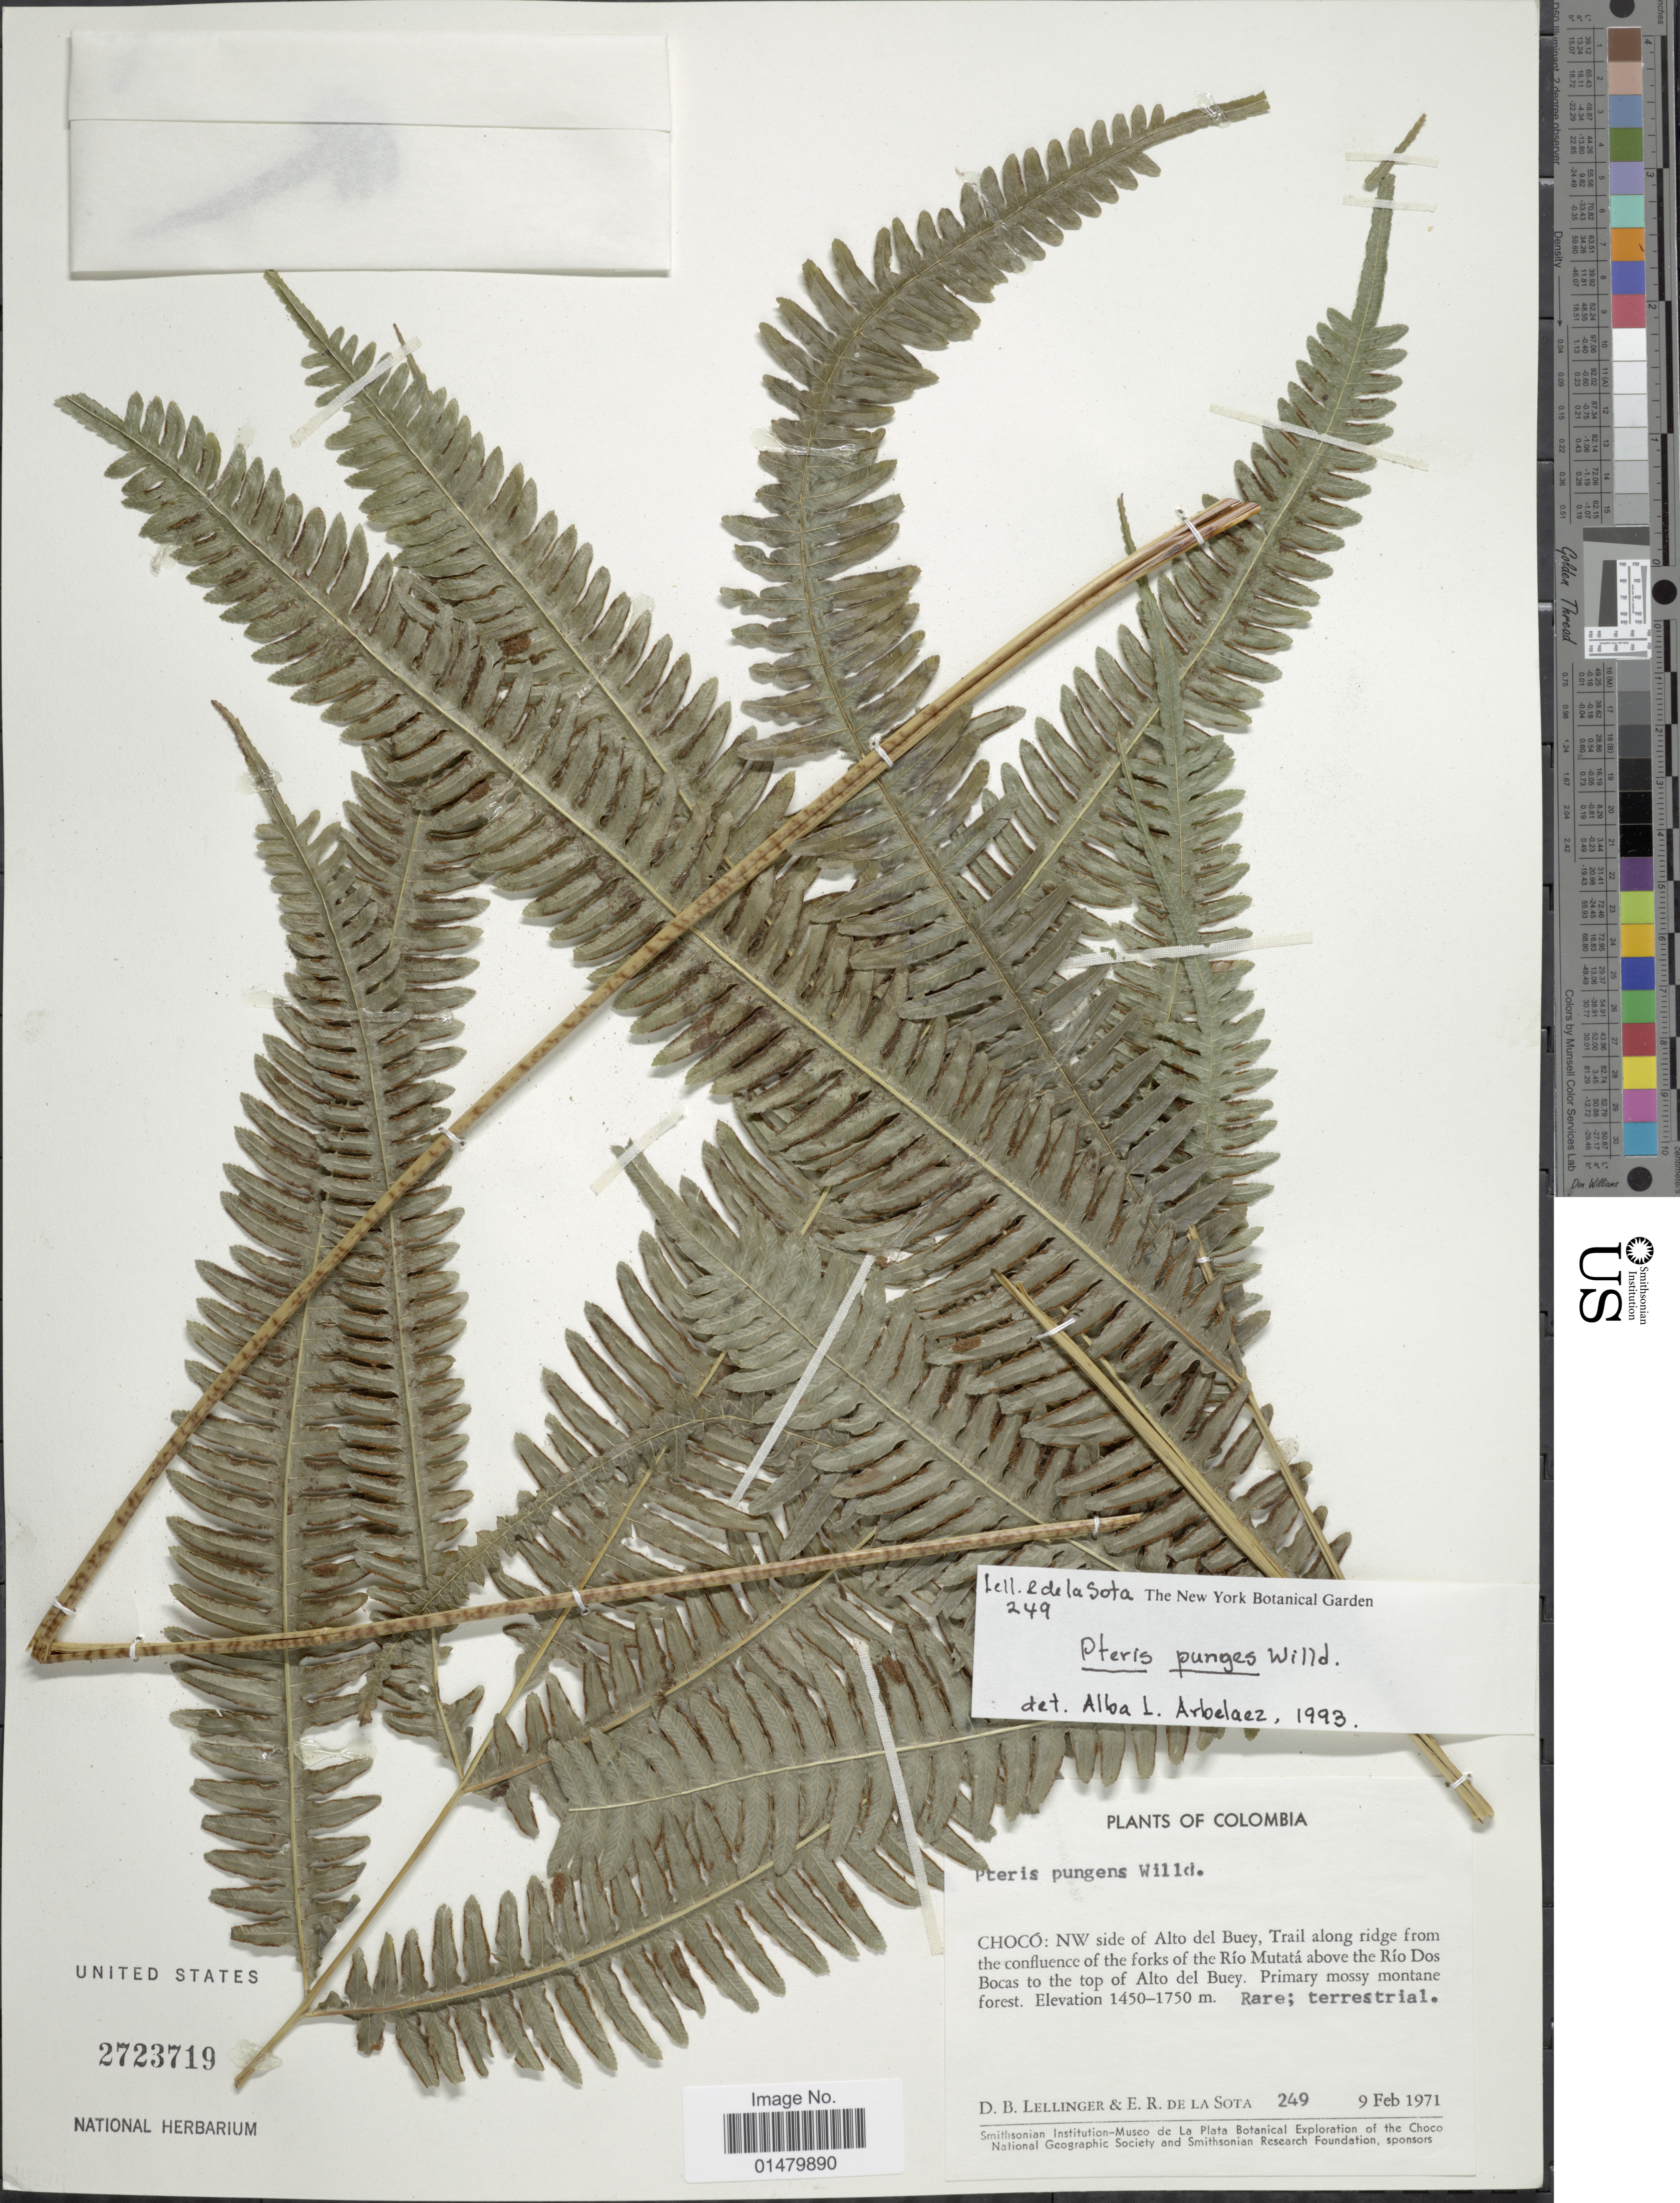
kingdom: Plantae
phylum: Tracheophyta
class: Polypodiopsida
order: Polypodiales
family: Pteridaceae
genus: Pteris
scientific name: Pteris pungens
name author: Willd.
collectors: D. B. Lellinger & E. R. de la Sota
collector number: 249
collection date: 1971-02-09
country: Colombia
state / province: Chocó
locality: NW side of Alto del Buey, Trail along ridge from the confluence of the forks of the Rio Mutata above the Rio Dos Bocas to the top of Alto del Buey.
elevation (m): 1450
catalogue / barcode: US 2723719